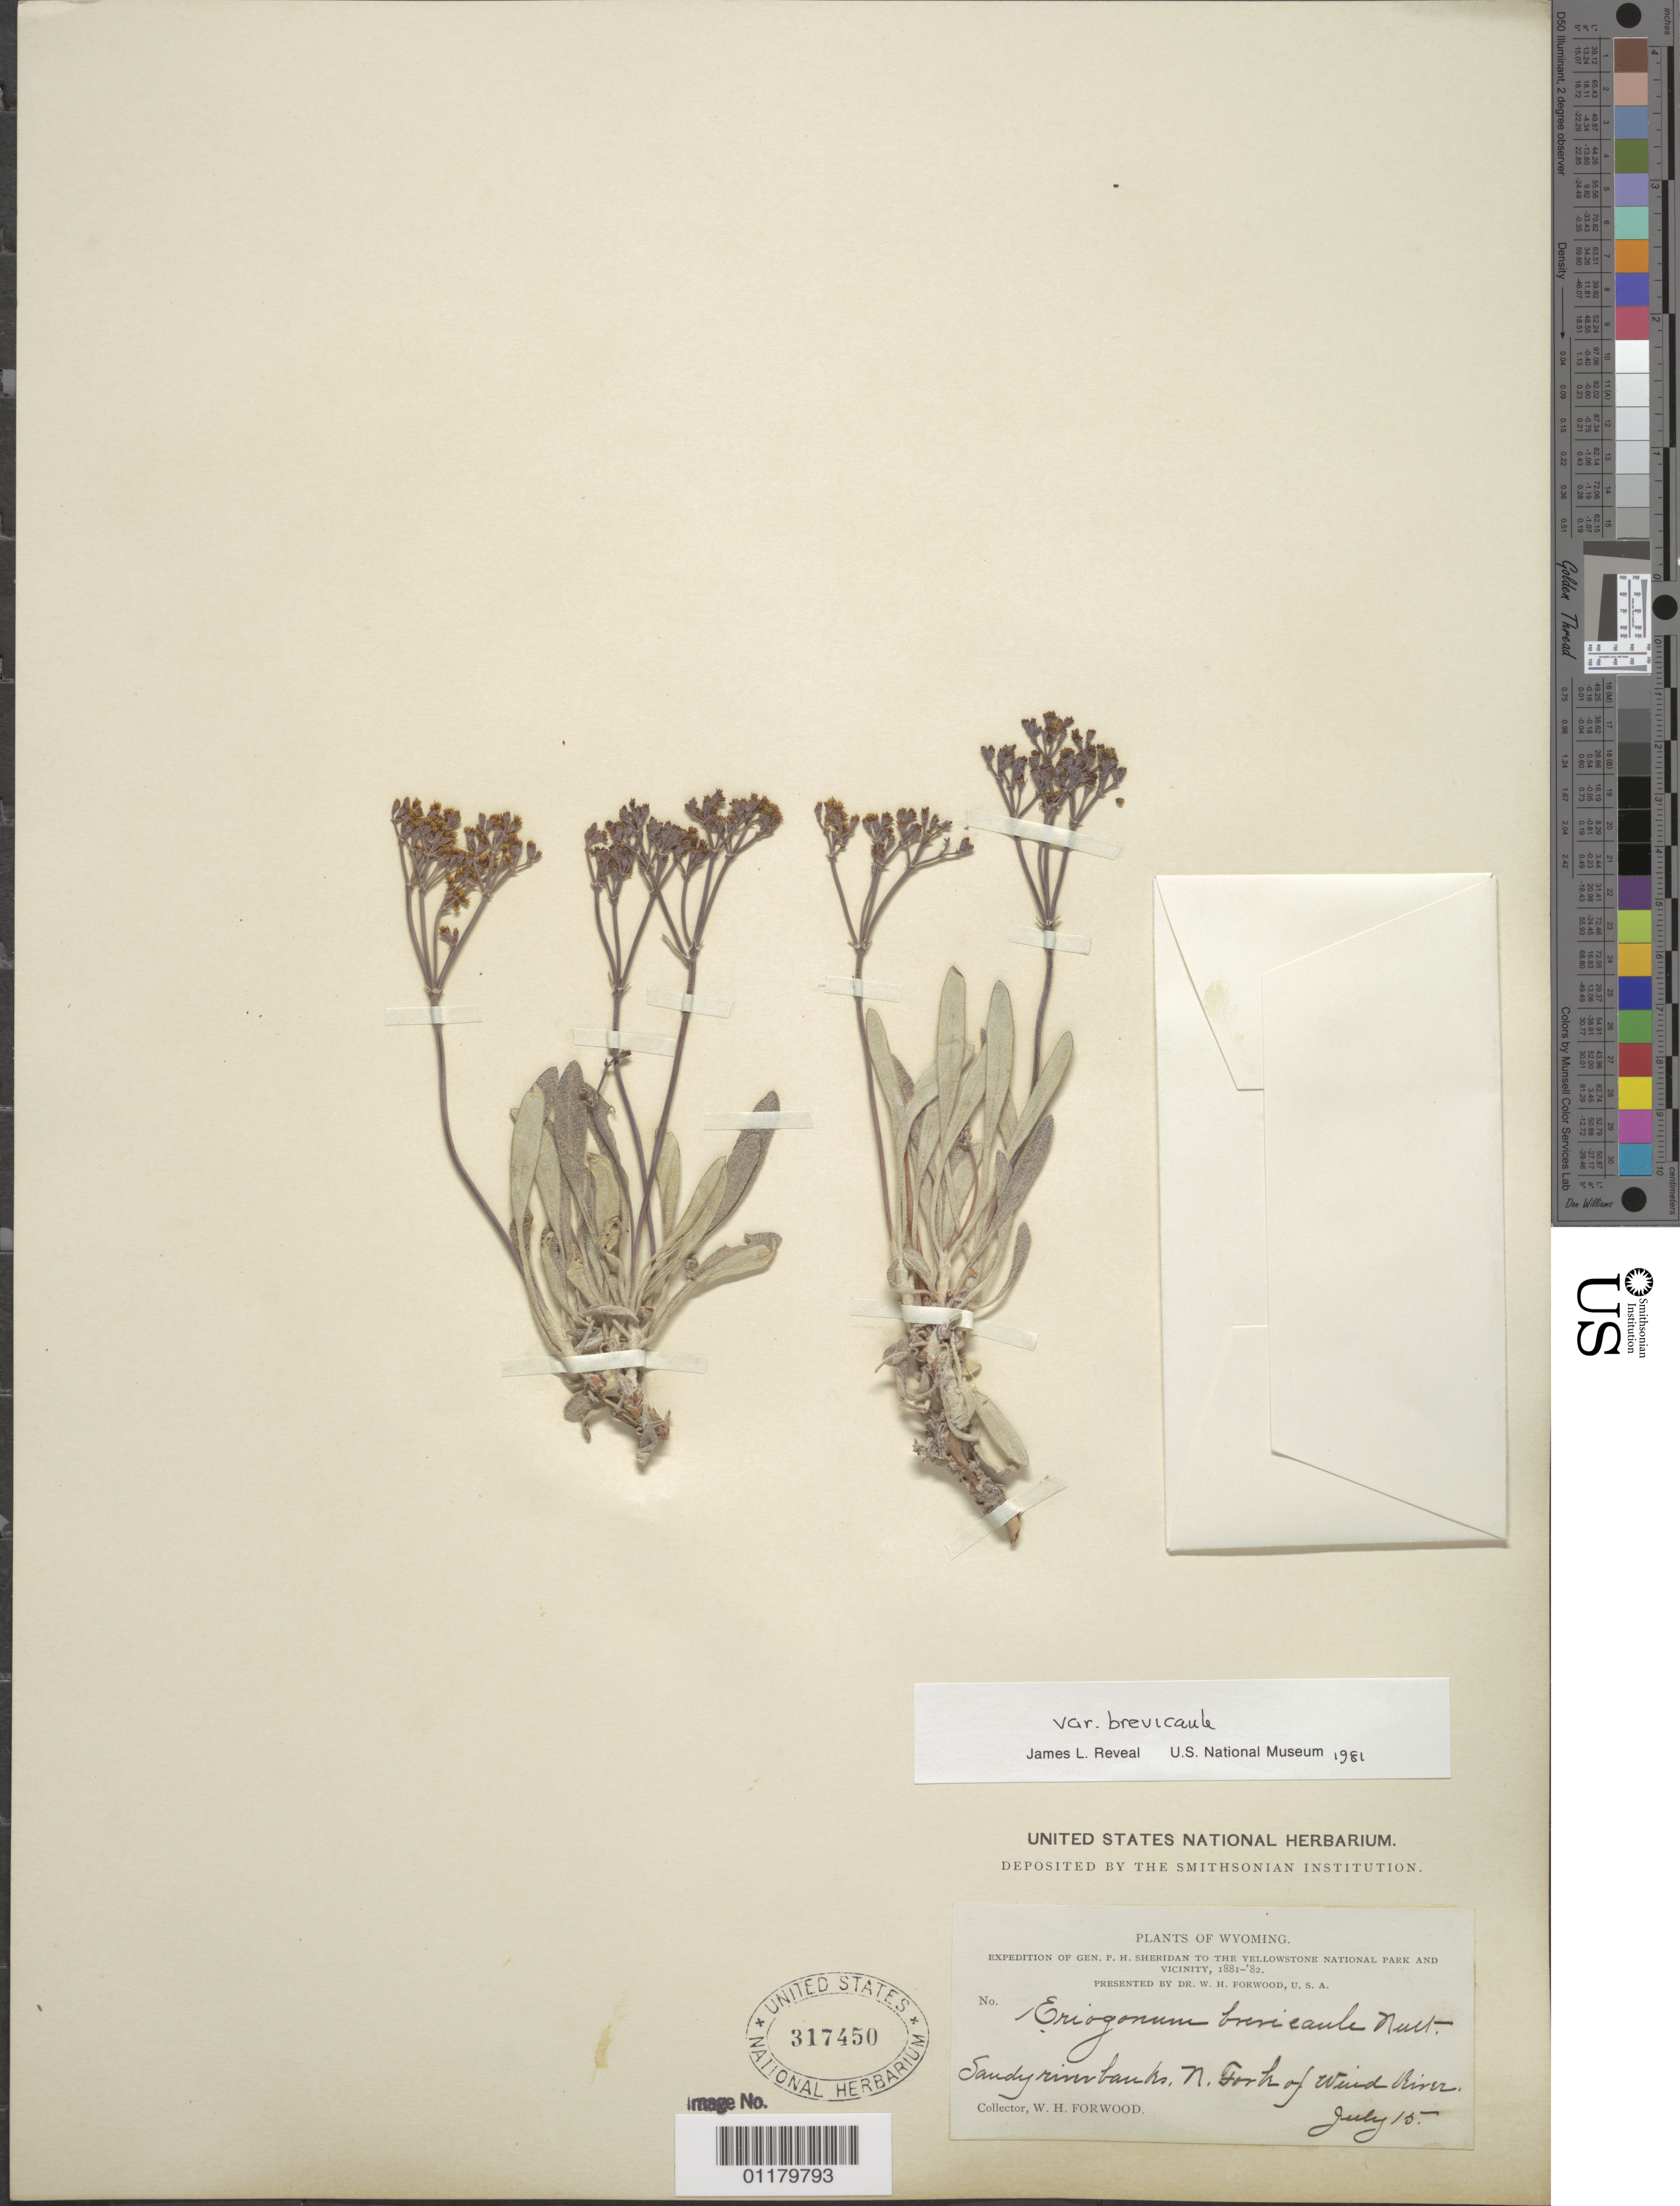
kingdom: Plantae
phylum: Tracheophyta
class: Magnoliopsida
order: Caryophyllales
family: Polygonaceae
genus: Eriogonum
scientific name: Eriogonum brevicaule var. brevicaule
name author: Nutt.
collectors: W. Forwood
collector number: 1026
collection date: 1881-07-15/1882-07-15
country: United States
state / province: Wyoming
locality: North Fork of Wind River.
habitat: Sandy river banks.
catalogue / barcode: US 317450